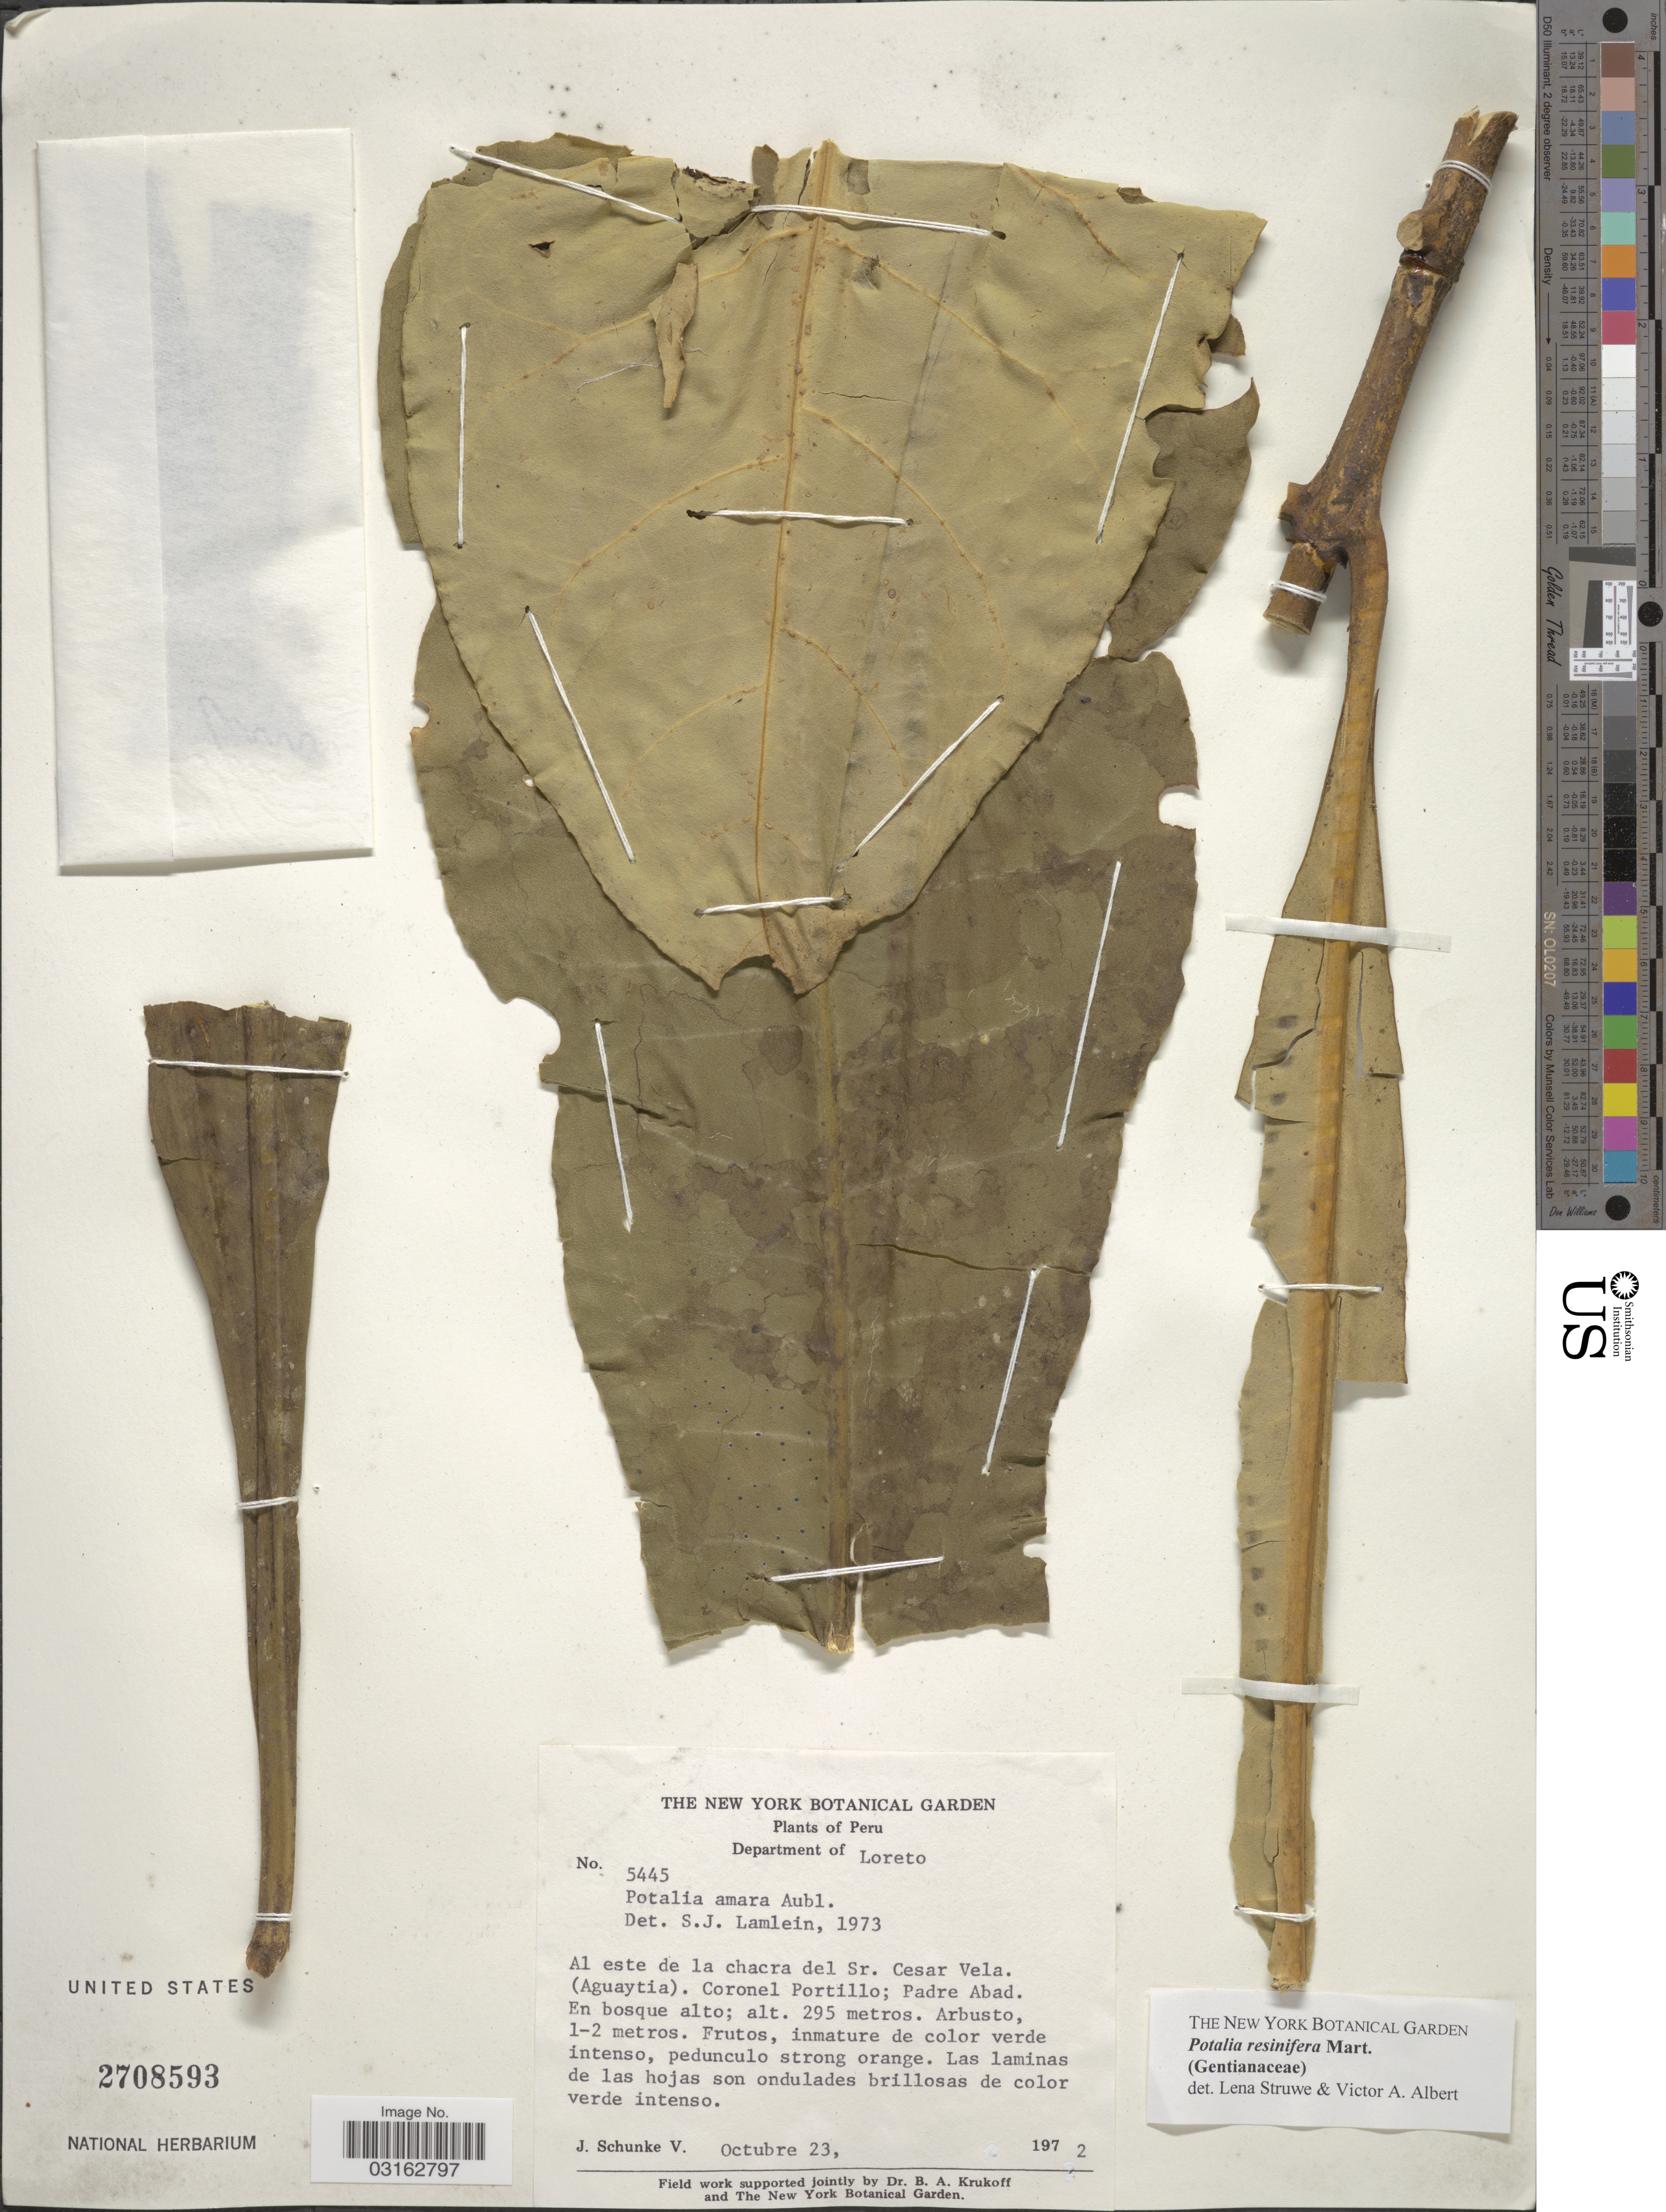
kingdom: Plantae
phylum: Tracheophyta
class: Magnoliopsida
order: Gentianales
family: Gentianaceae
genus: Potalia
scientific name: Potalia resinifera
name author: Mart.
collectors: J. Schunke Vigo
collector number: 5445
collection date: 1972-10-23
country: Peru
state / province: Loreto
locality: Department of Loreto, Al este de la chacra del Sr. Cesar Vela, (Aguaytia), Coronel Portillo; Padre Abad.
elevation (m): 295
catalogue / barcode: US 2708593